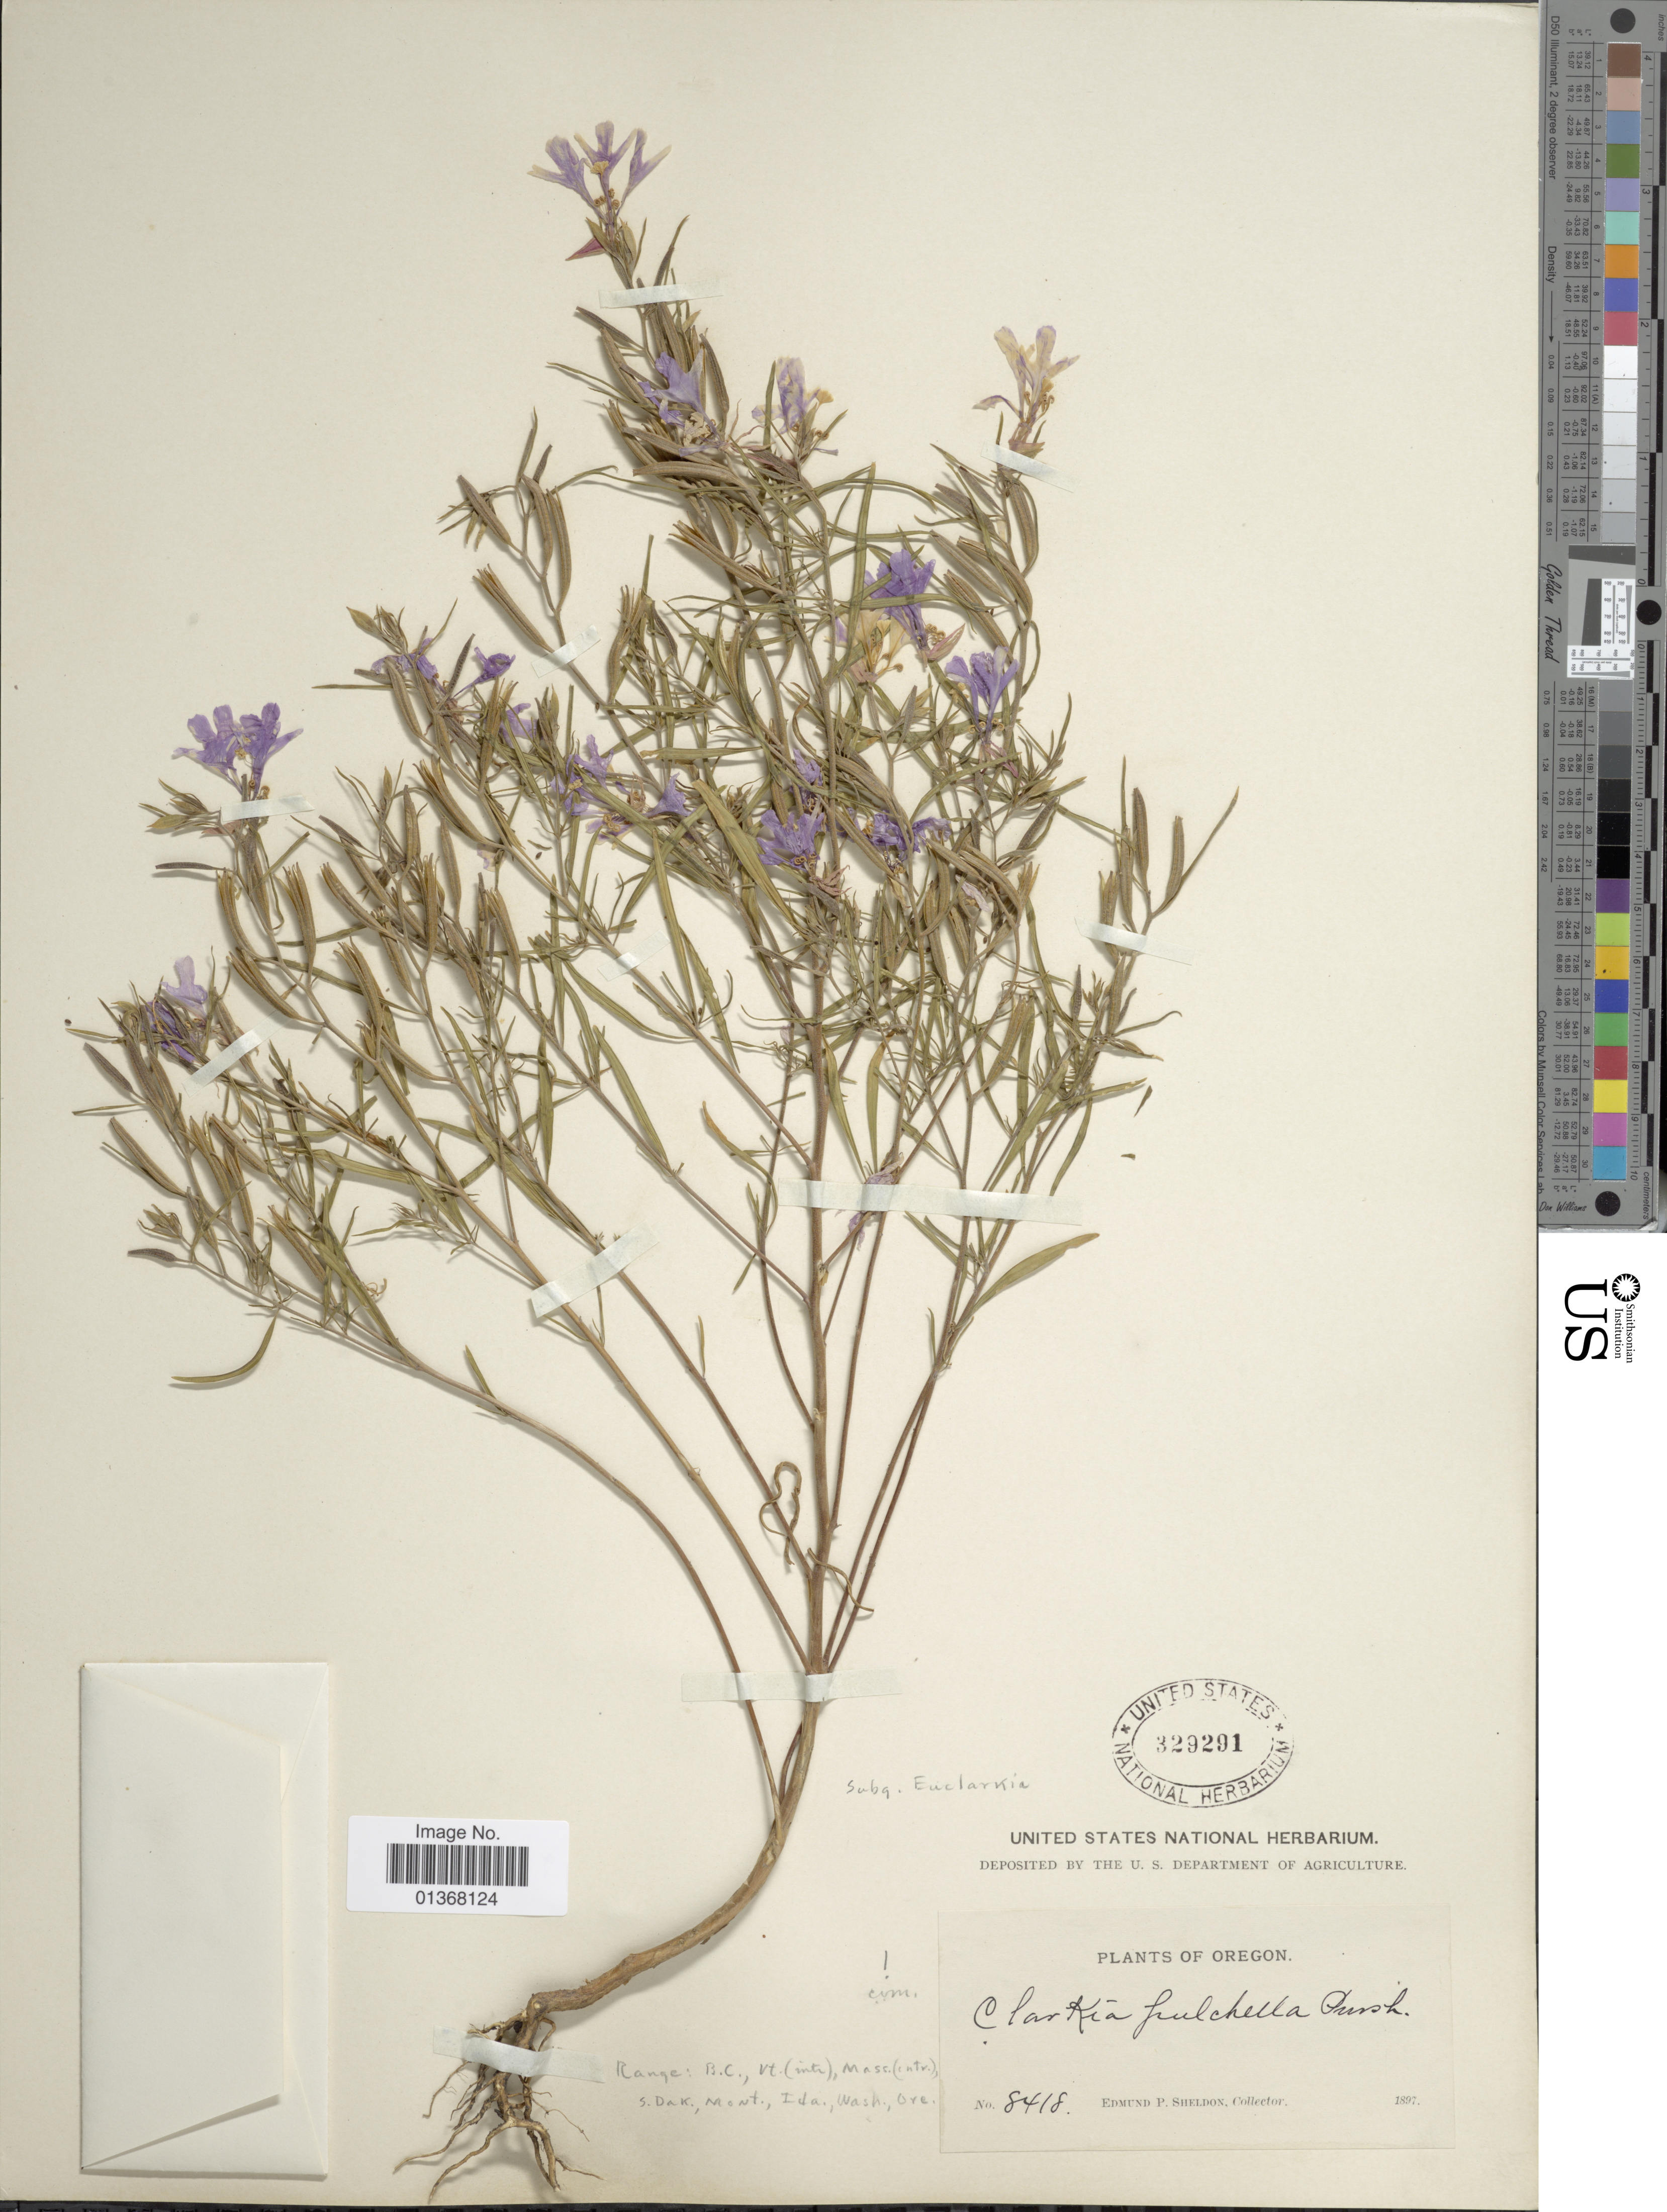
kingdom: Plantae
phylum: Tracheophyta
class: Magnoliopsida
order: Myrtales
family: Onagraceae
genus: Clarkia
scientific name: Clarkia pulchella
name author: Pursh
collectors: E. P. Sheldon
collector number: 8418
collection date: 1897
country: United States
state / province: Oregon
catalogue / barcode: US 329291